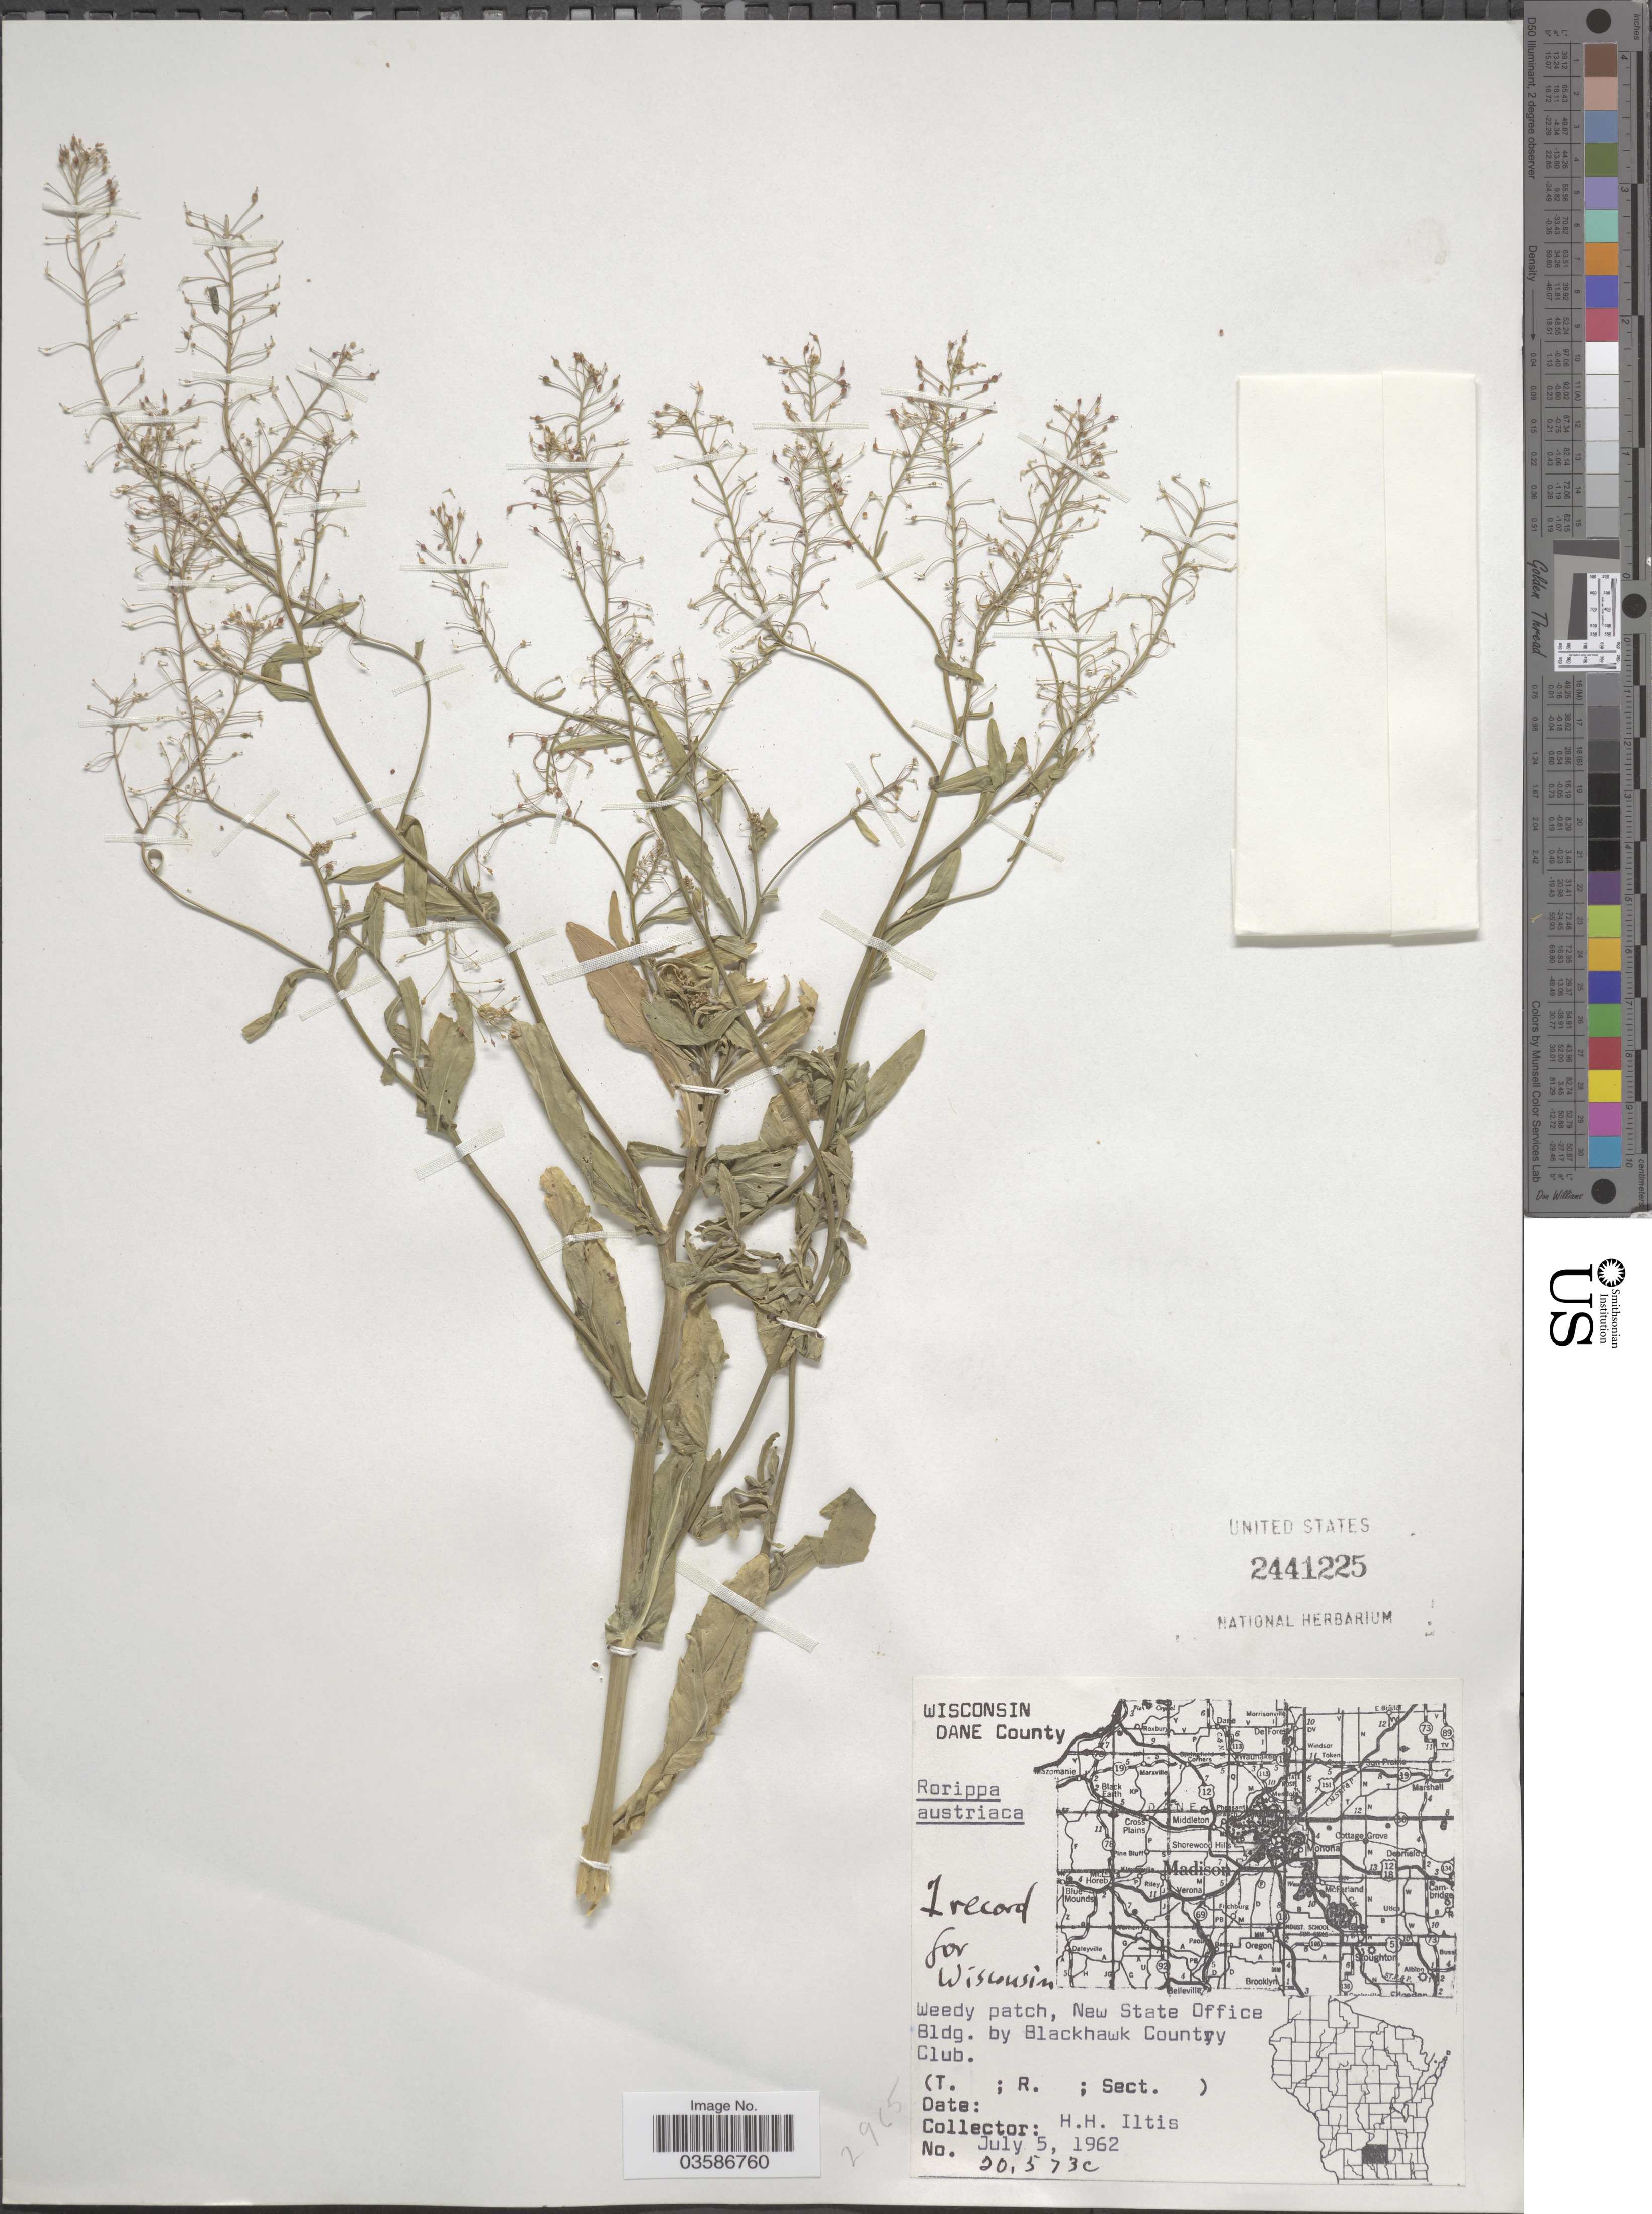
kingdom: Plantae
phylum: Tracheophyta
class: Magnoliopsida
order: Brassicales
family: Brassicaceae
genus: Rorippa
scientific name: Rorippa austriaca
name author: (Crantz) Besser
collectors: H. H. Iltis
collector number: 20573c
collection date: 1962-07-05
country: United States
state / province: Wisconsin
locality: Dane County. Weedy patch, New State Office Bldg. by Blackhawk County Club.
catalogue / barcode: US 2441225